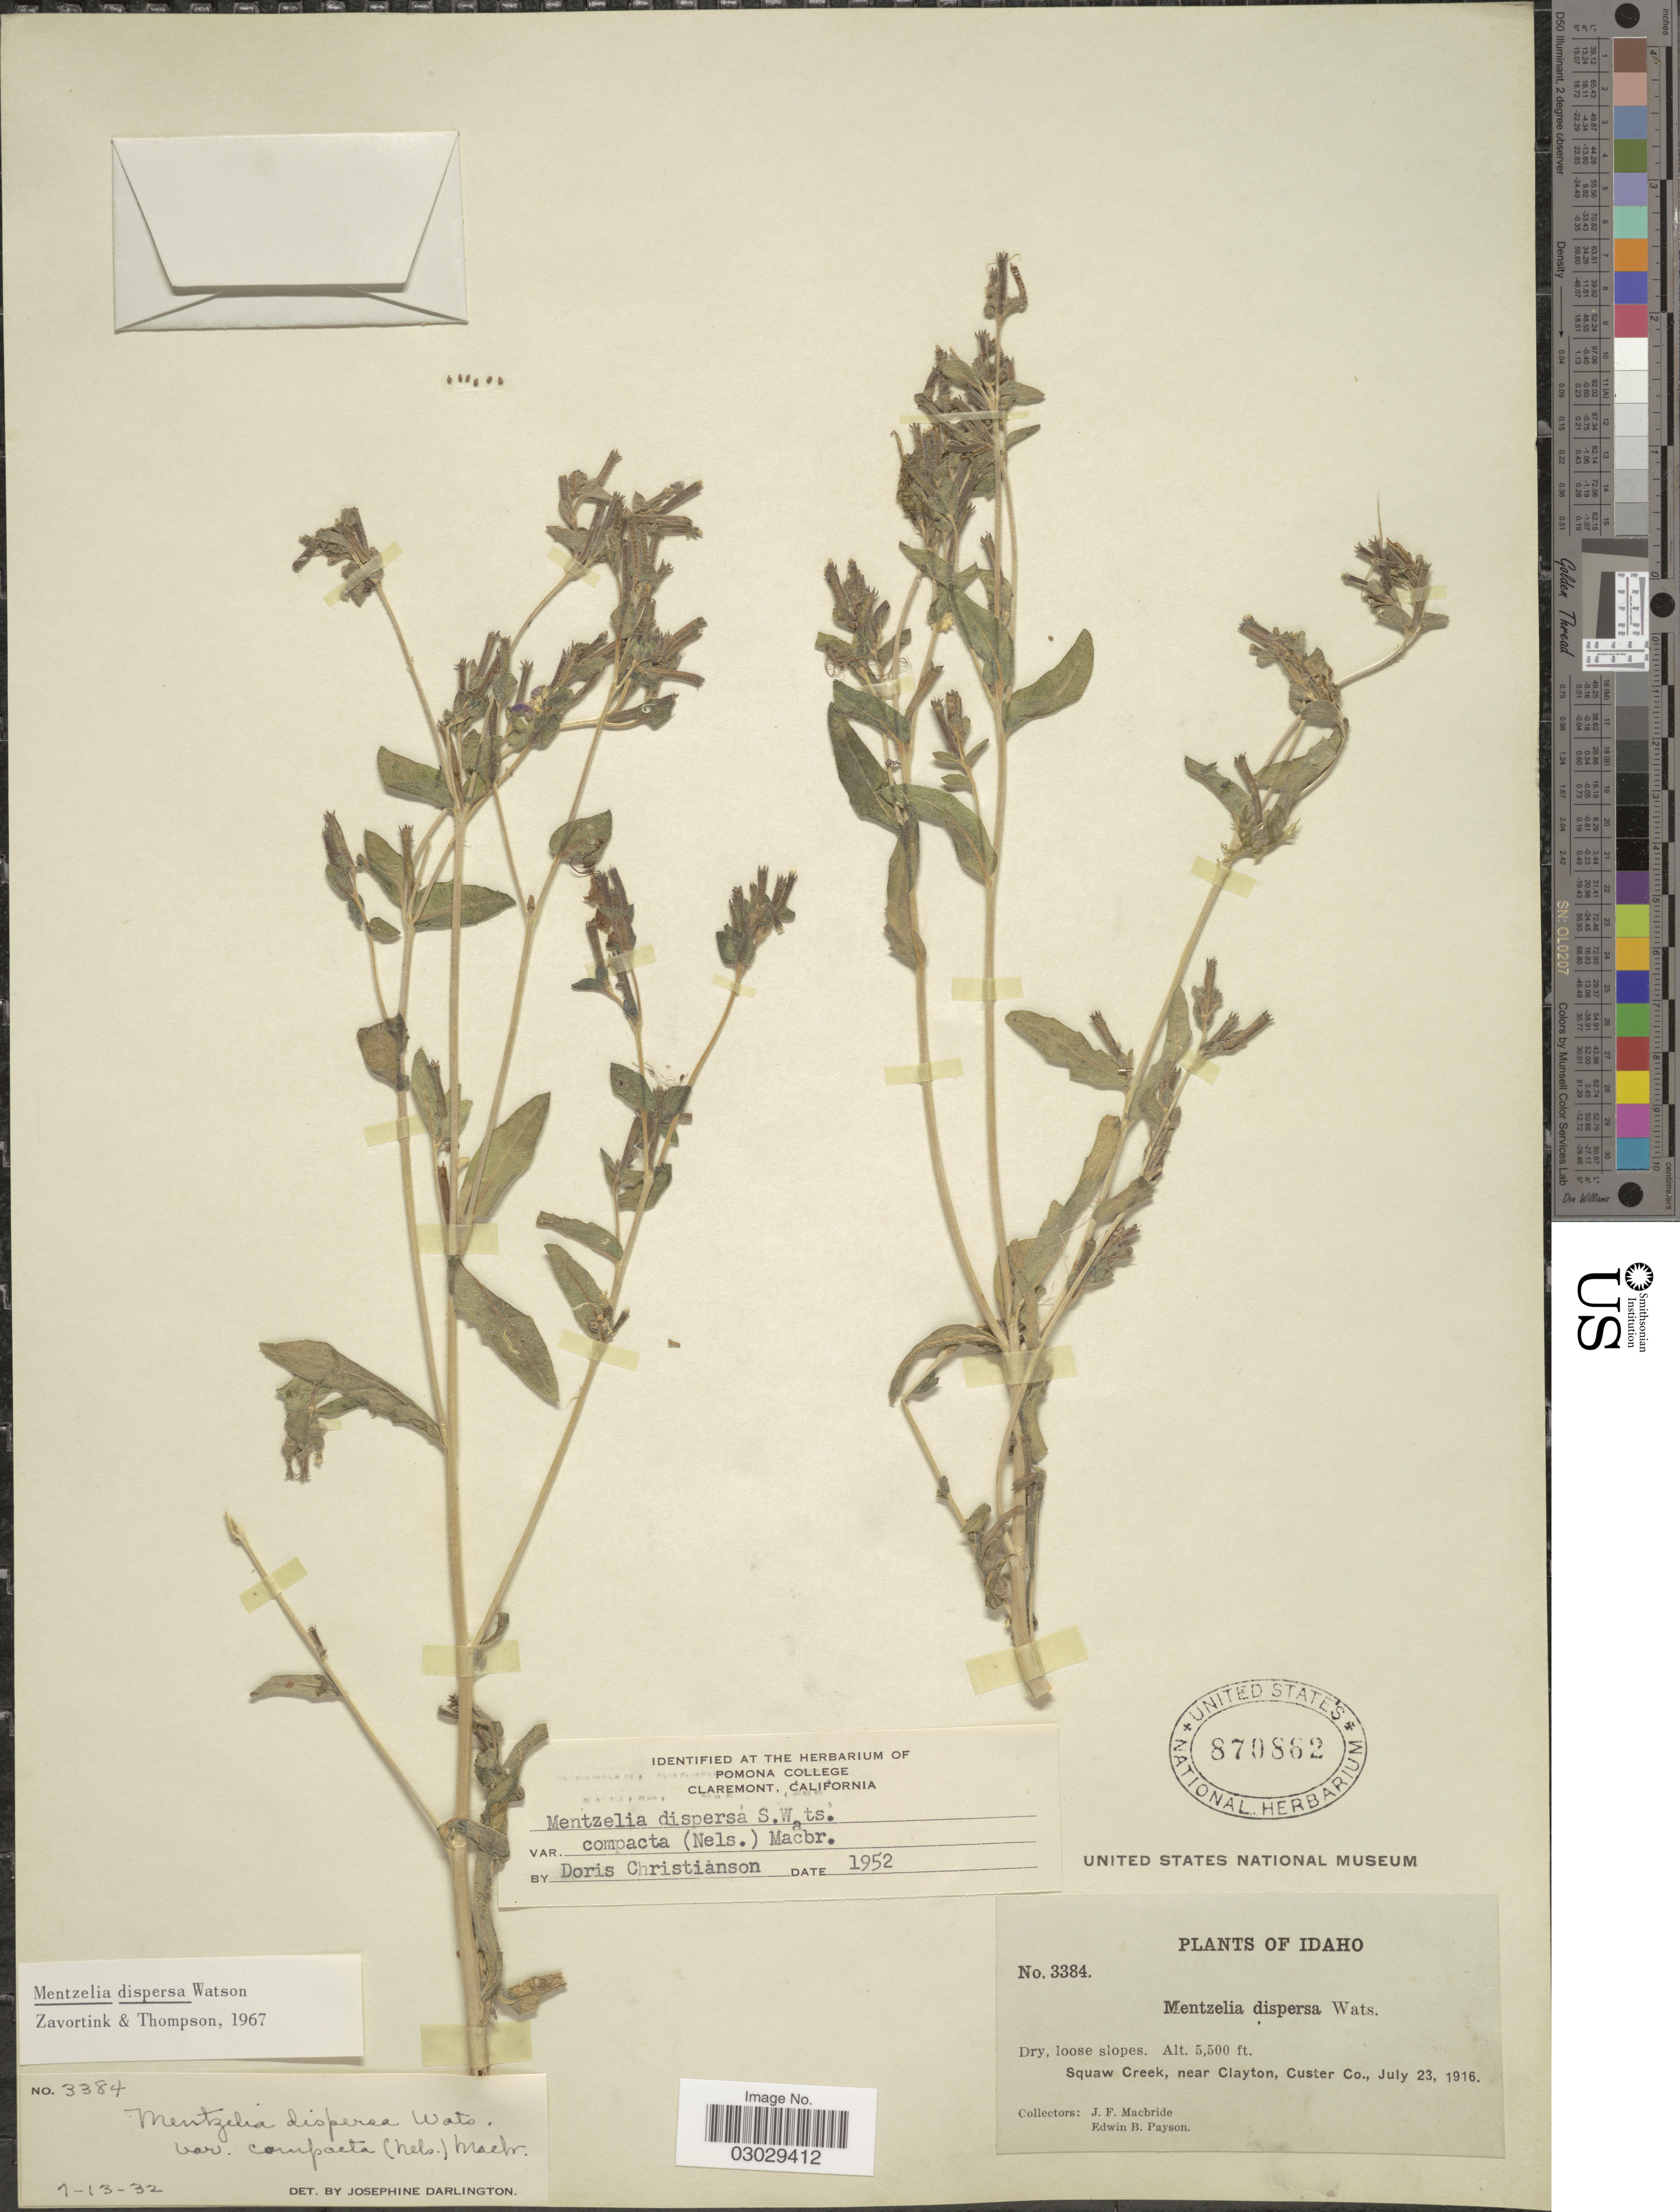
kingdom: Plantae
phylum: Tracheophyta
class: Magnoliopsida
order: Cornales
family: Loasaceae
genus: Mentzelia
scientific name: Mentzelia dispersa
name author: S. Watson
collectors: J. F. Macbride & E. B. Payson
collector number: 3384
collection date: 1916-07-23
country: United States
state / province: Idaho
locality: Squaw Creek, near Clayton, Custer Co.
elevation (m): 1676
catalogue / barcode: US 870862